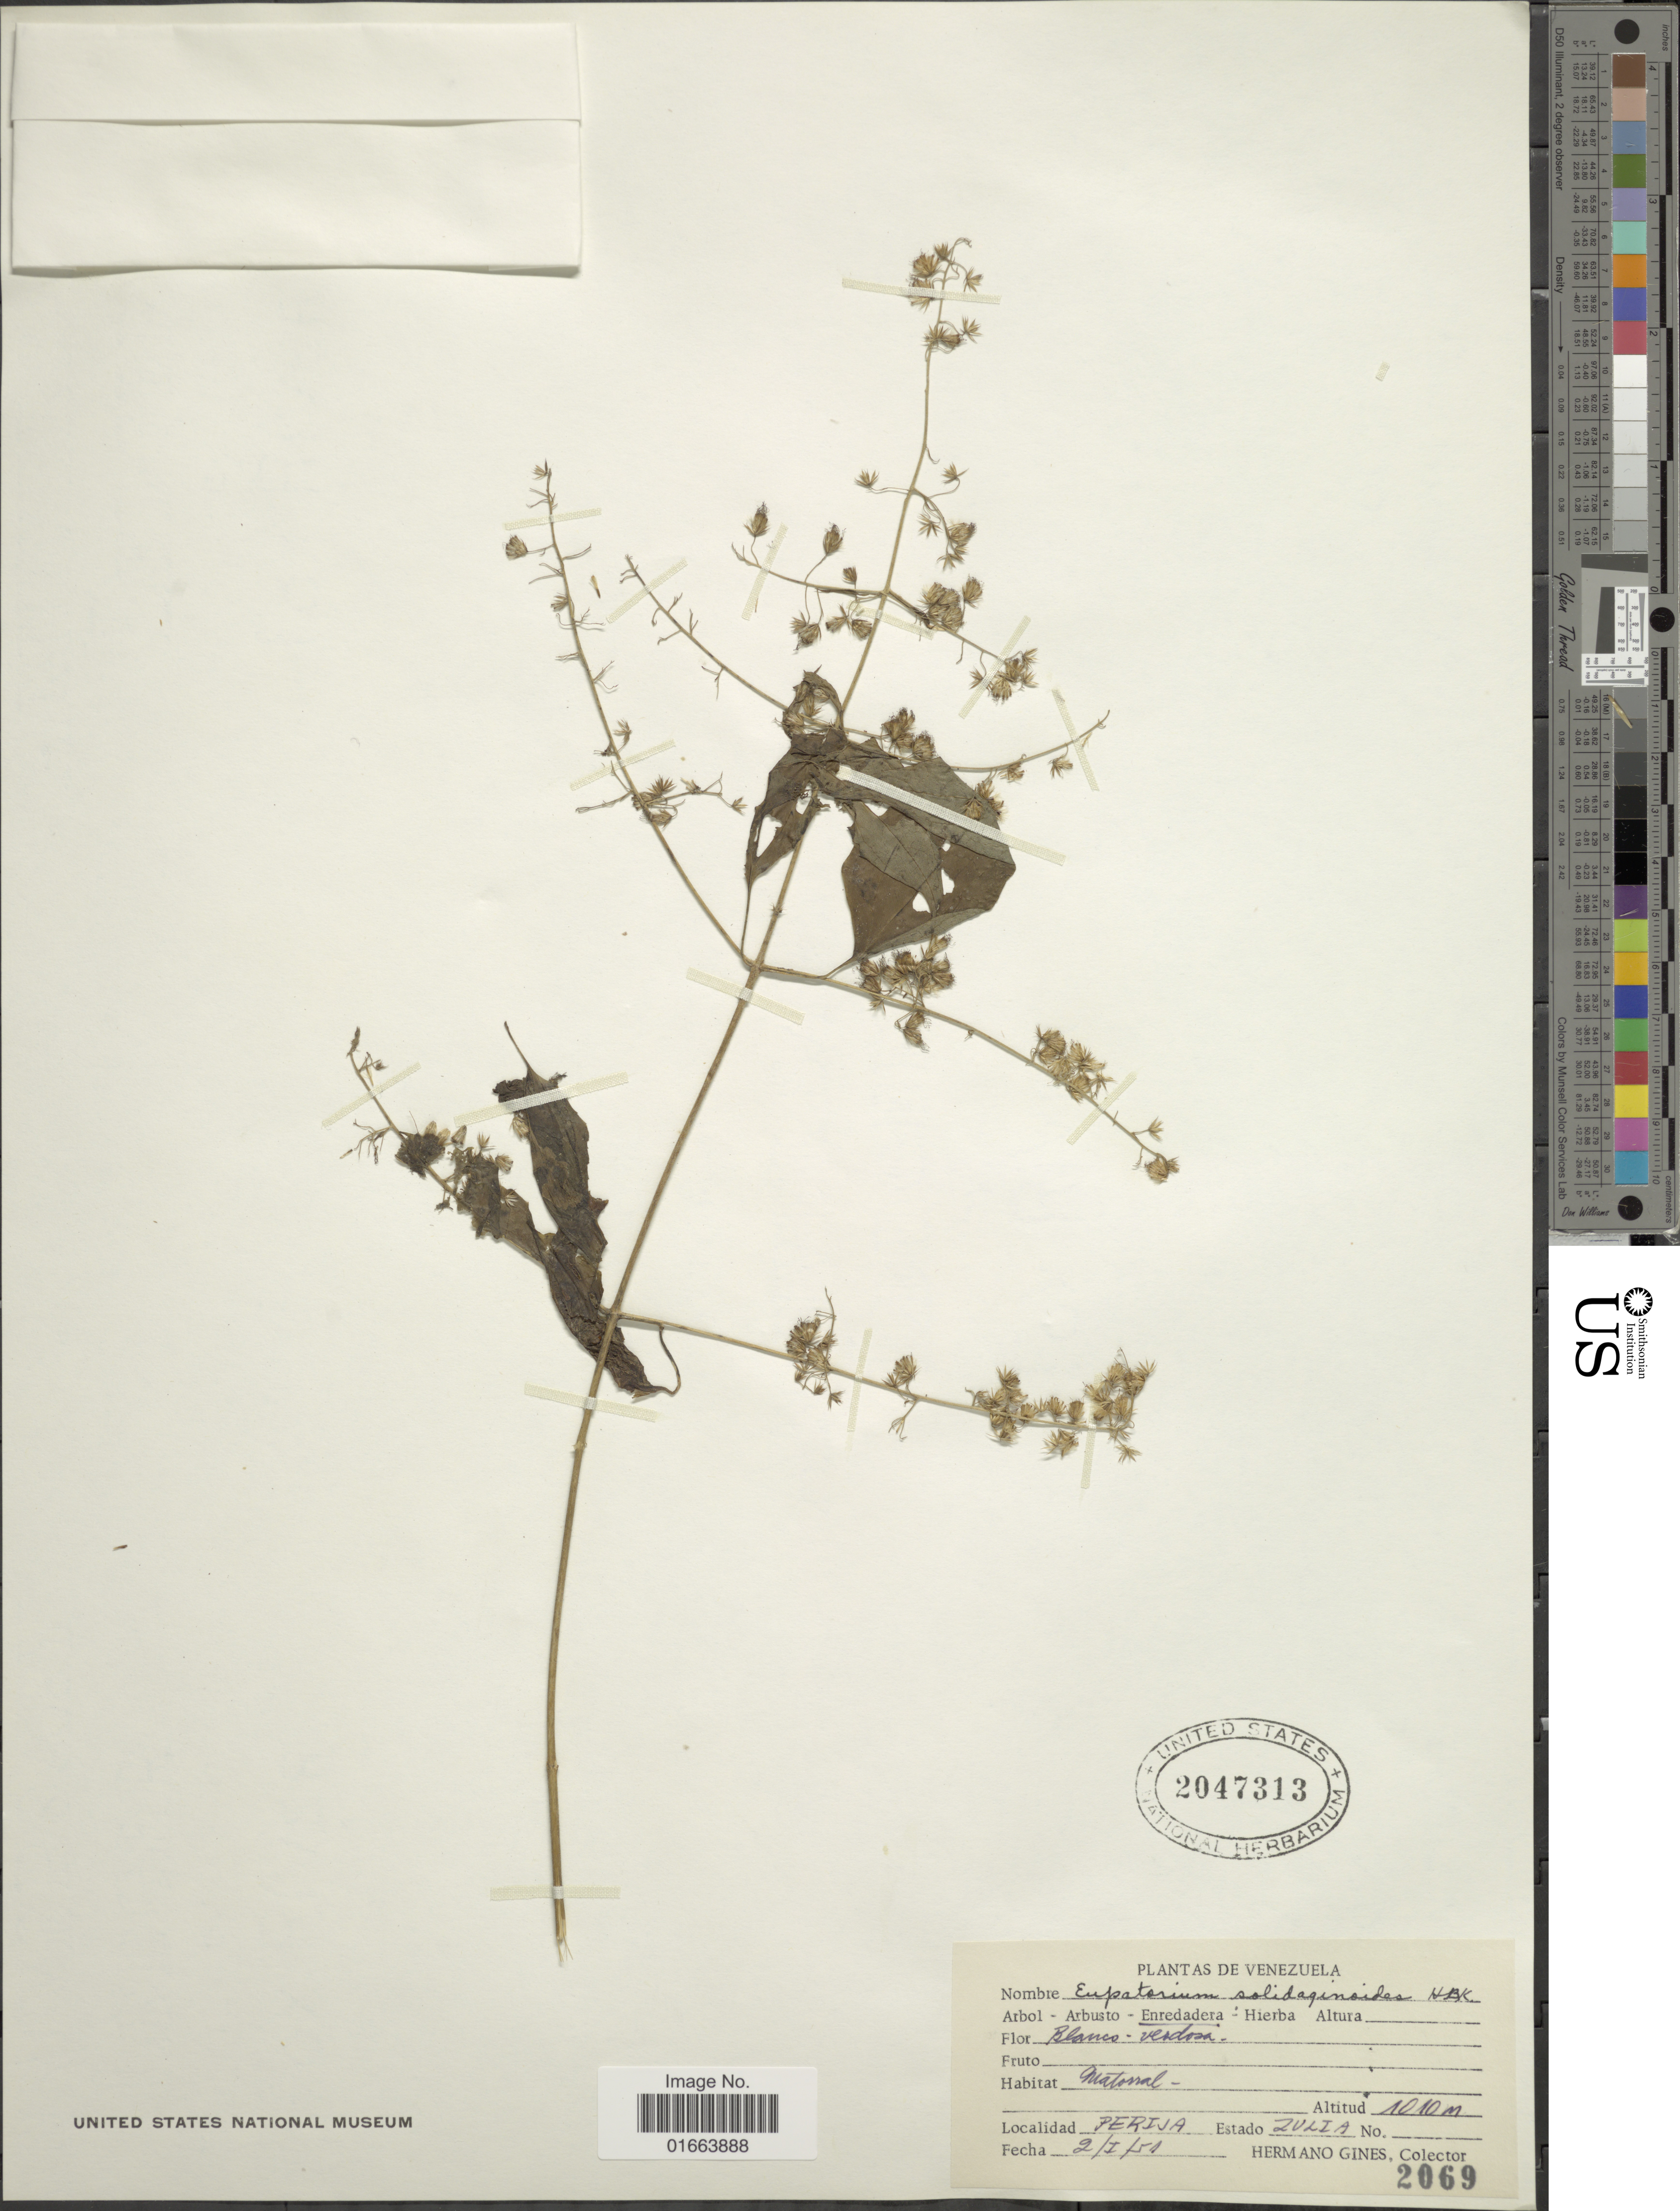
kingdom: Plantae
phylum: Tracheophyta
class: Magnoliopsida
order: Asterales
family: Asteraceae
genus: Koanophyllon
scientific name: Koanophyllon solidaginoides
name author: (Kunth) R.M. King & H. Rob.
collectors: Bro. Gines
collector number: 2069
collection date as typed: Transcribed d/m/y: 2/1/51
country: Venezuela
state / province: Zulia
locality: Perija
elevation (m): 1010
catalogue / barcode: US 2047313